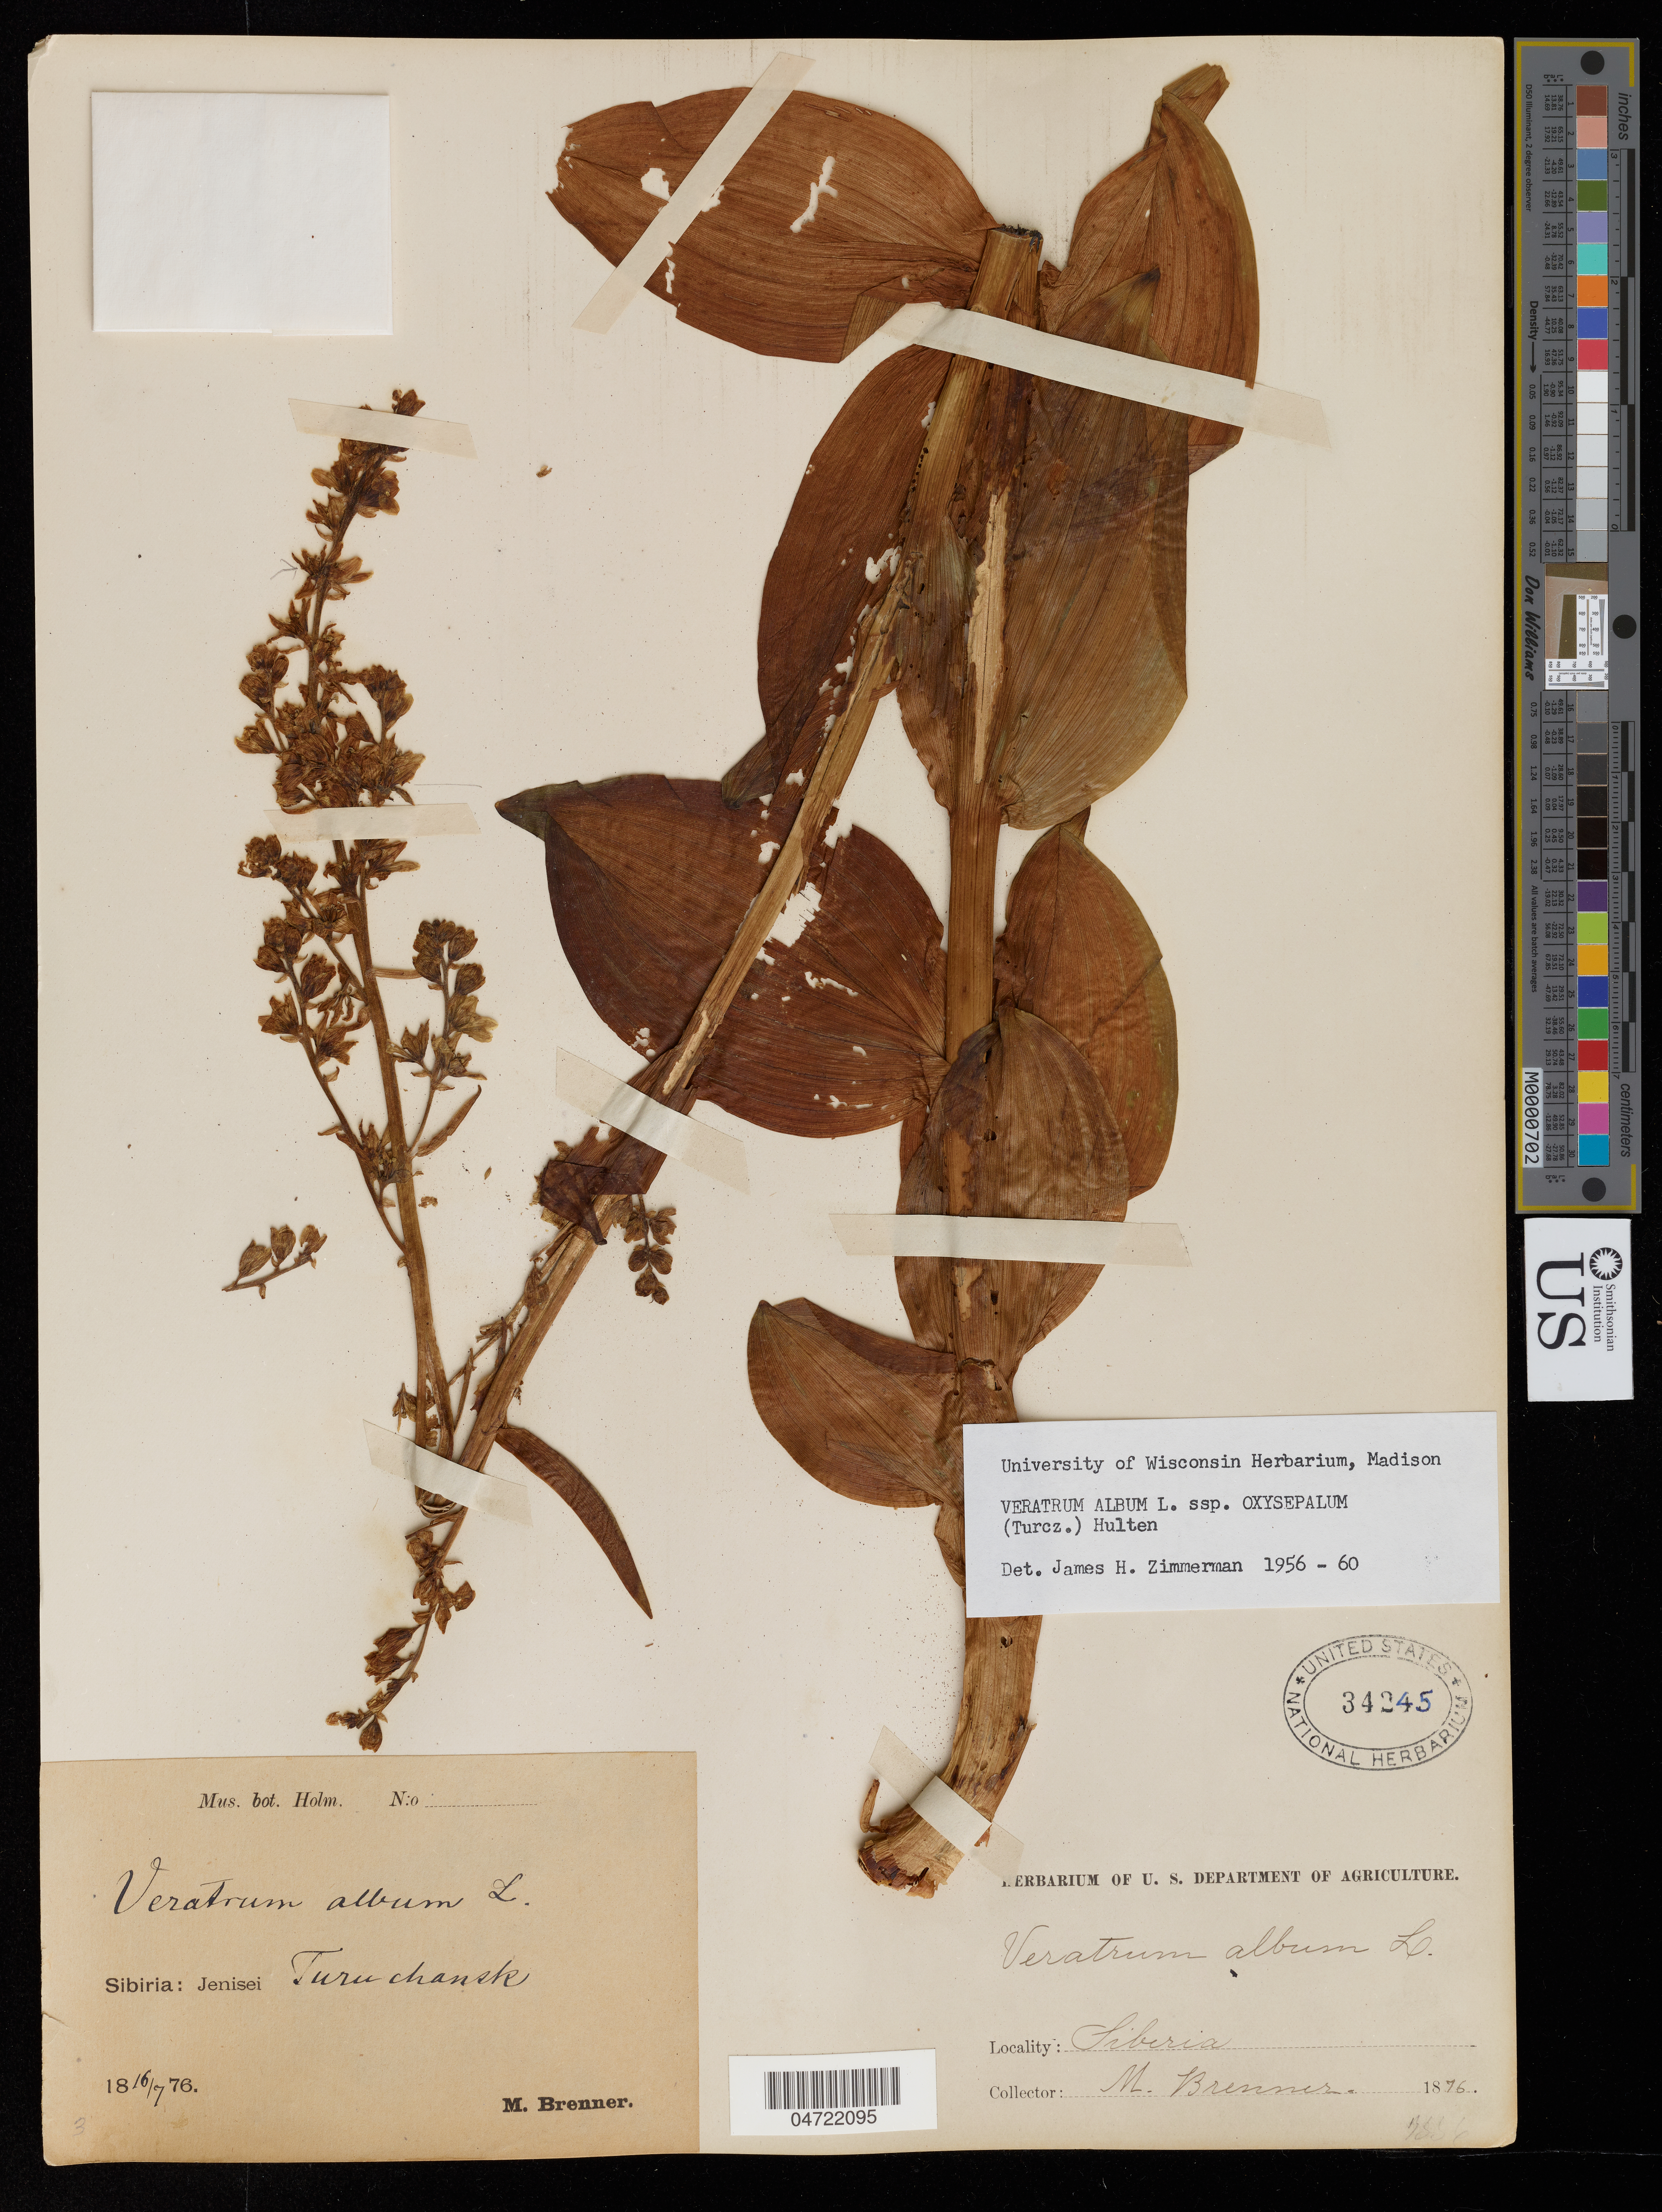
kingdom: Plantae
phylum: Tracheophyta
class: Liliopsida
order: Liliales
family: Melanthiaceae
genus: Veratrum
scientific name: Veratrum album subsp. oxysepalum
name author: (Turcz.) Hultén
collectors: M. Brenner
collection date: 1876-07-16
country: Russian Federation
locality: Sibiria: Jenisei, Sukaja Turuchansk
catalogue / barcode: US 34245